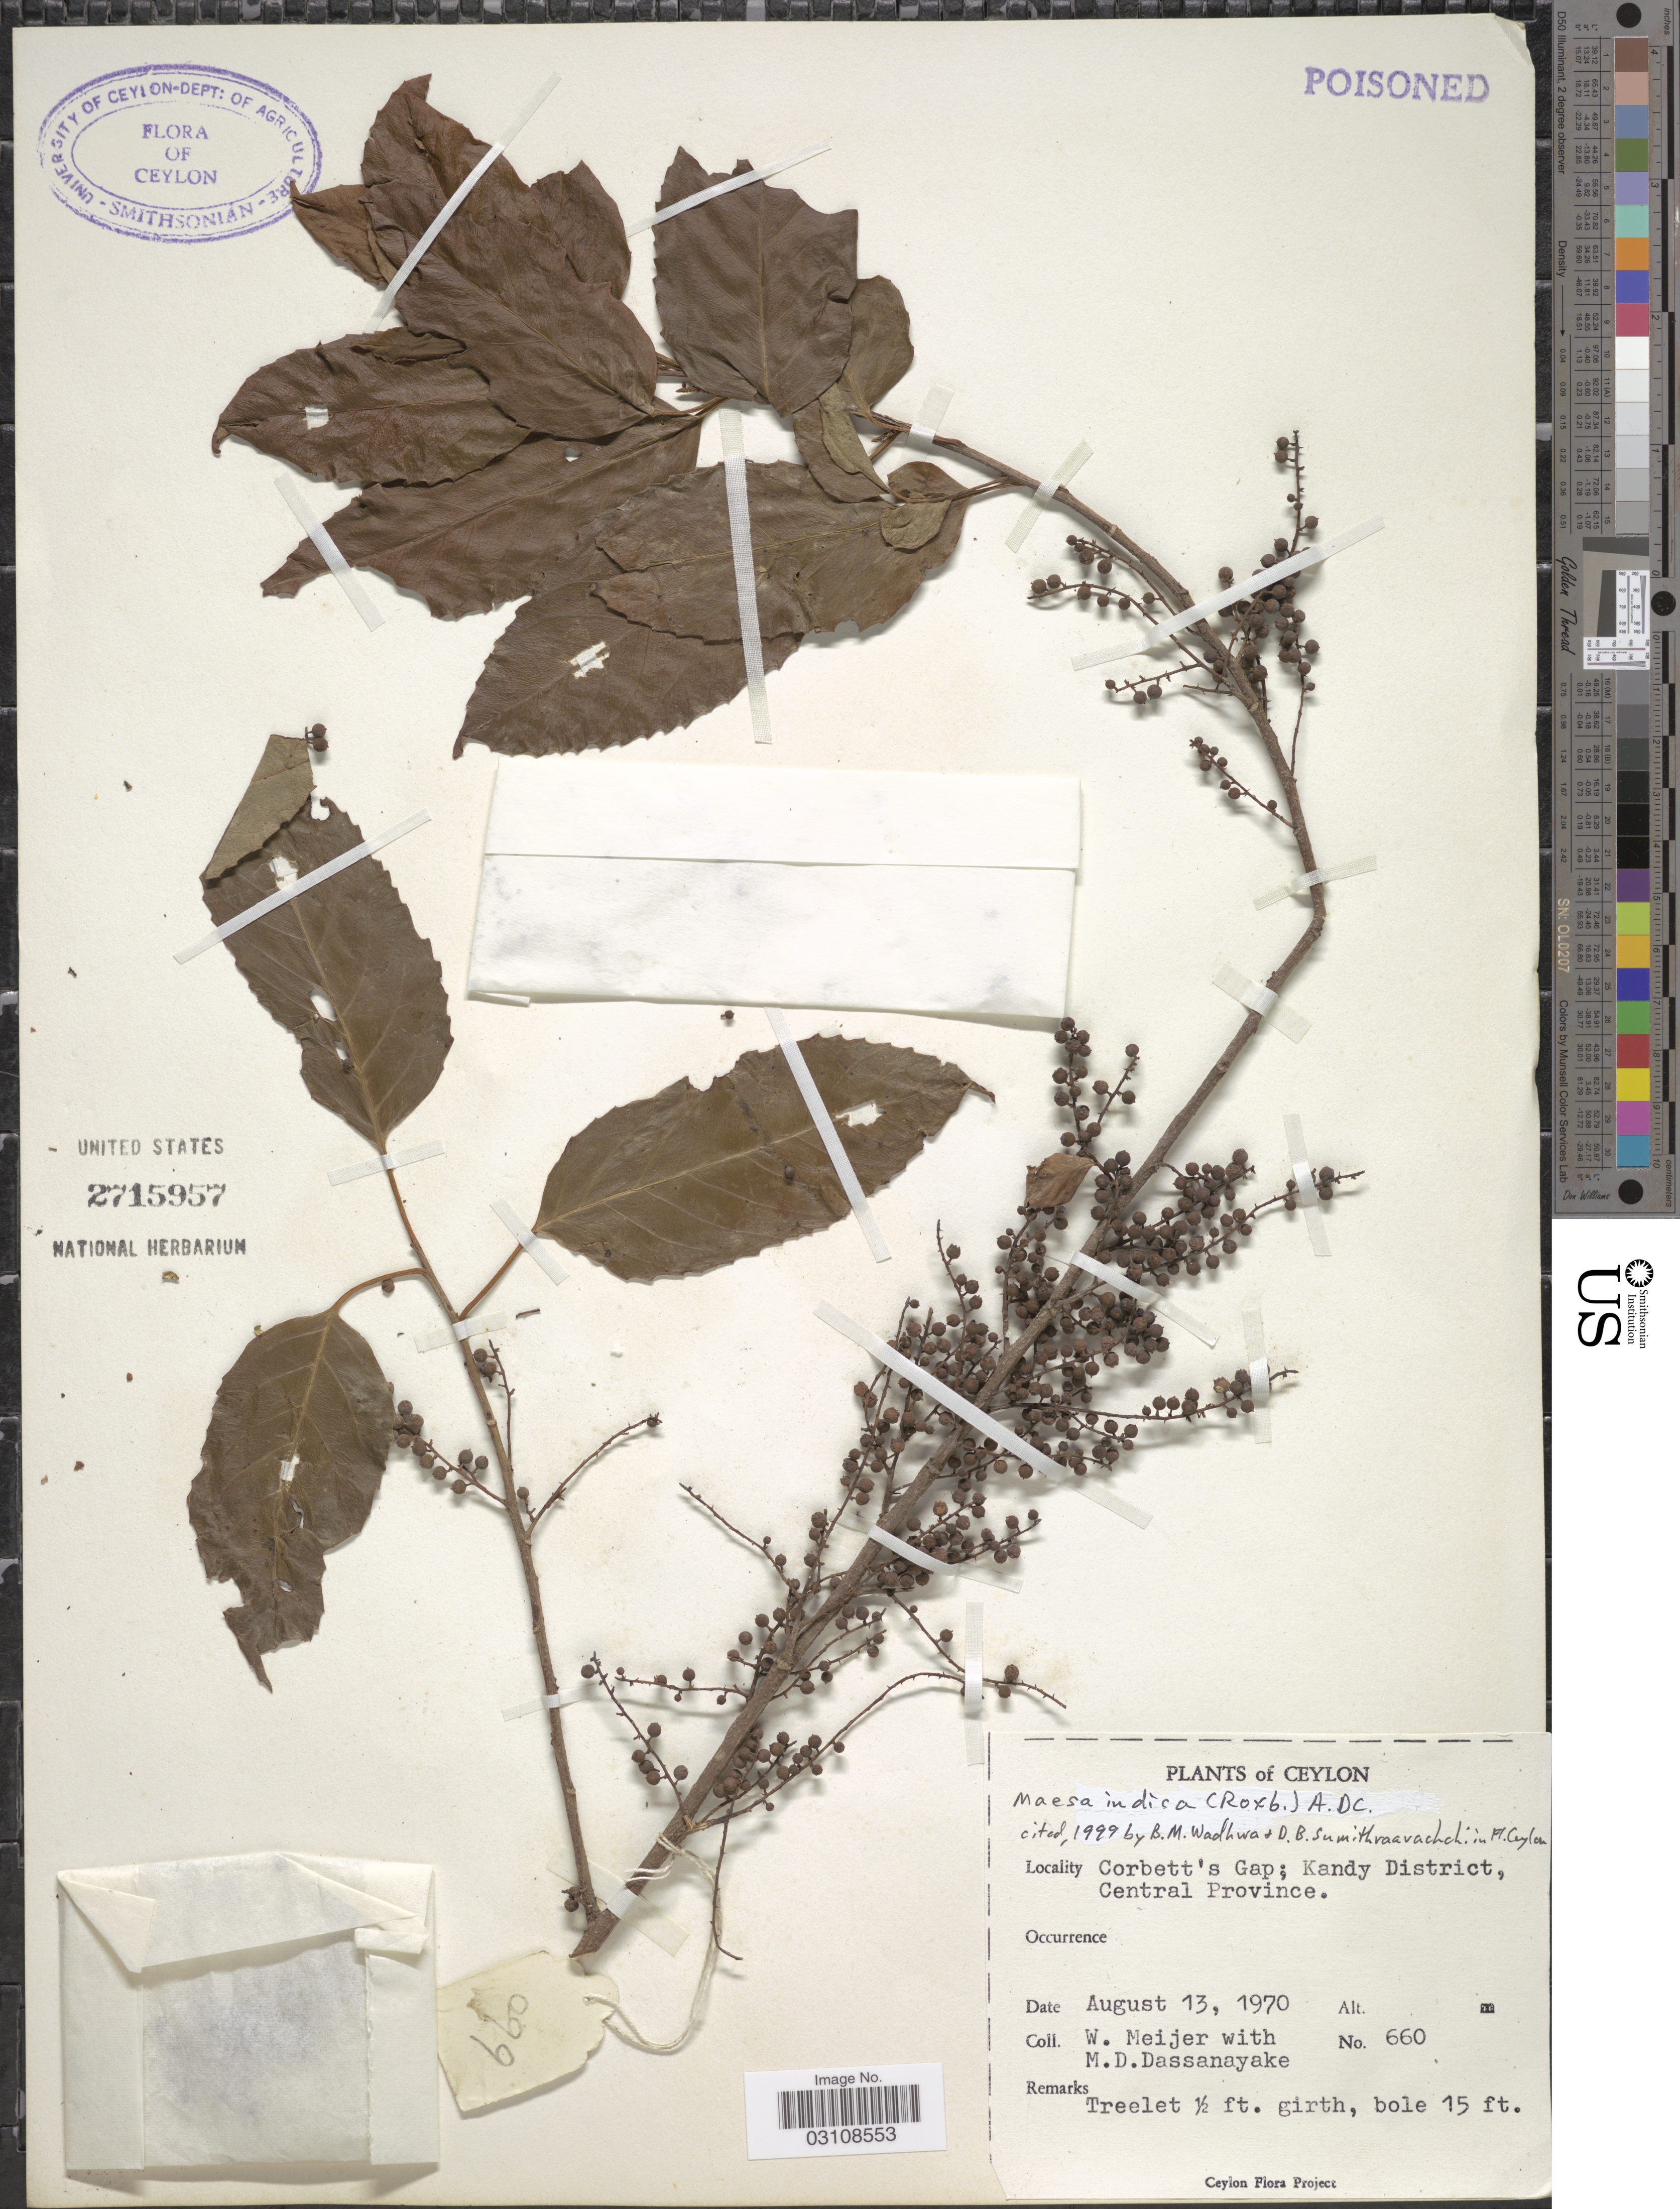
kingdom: Plantae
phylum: Tracheophyta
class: Magnoliopsida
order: Ericales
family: Primulaceae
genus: Maesa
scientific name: Maesa indica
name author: (Roxb.) A. DC.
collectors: W. Meijer & M. D. Dassanayake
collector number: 660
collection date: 1970-08-13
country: Sri Lanka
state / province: Central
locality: Ceylon. Corbett's Gap; Kandy District.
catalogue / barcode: US 2715957